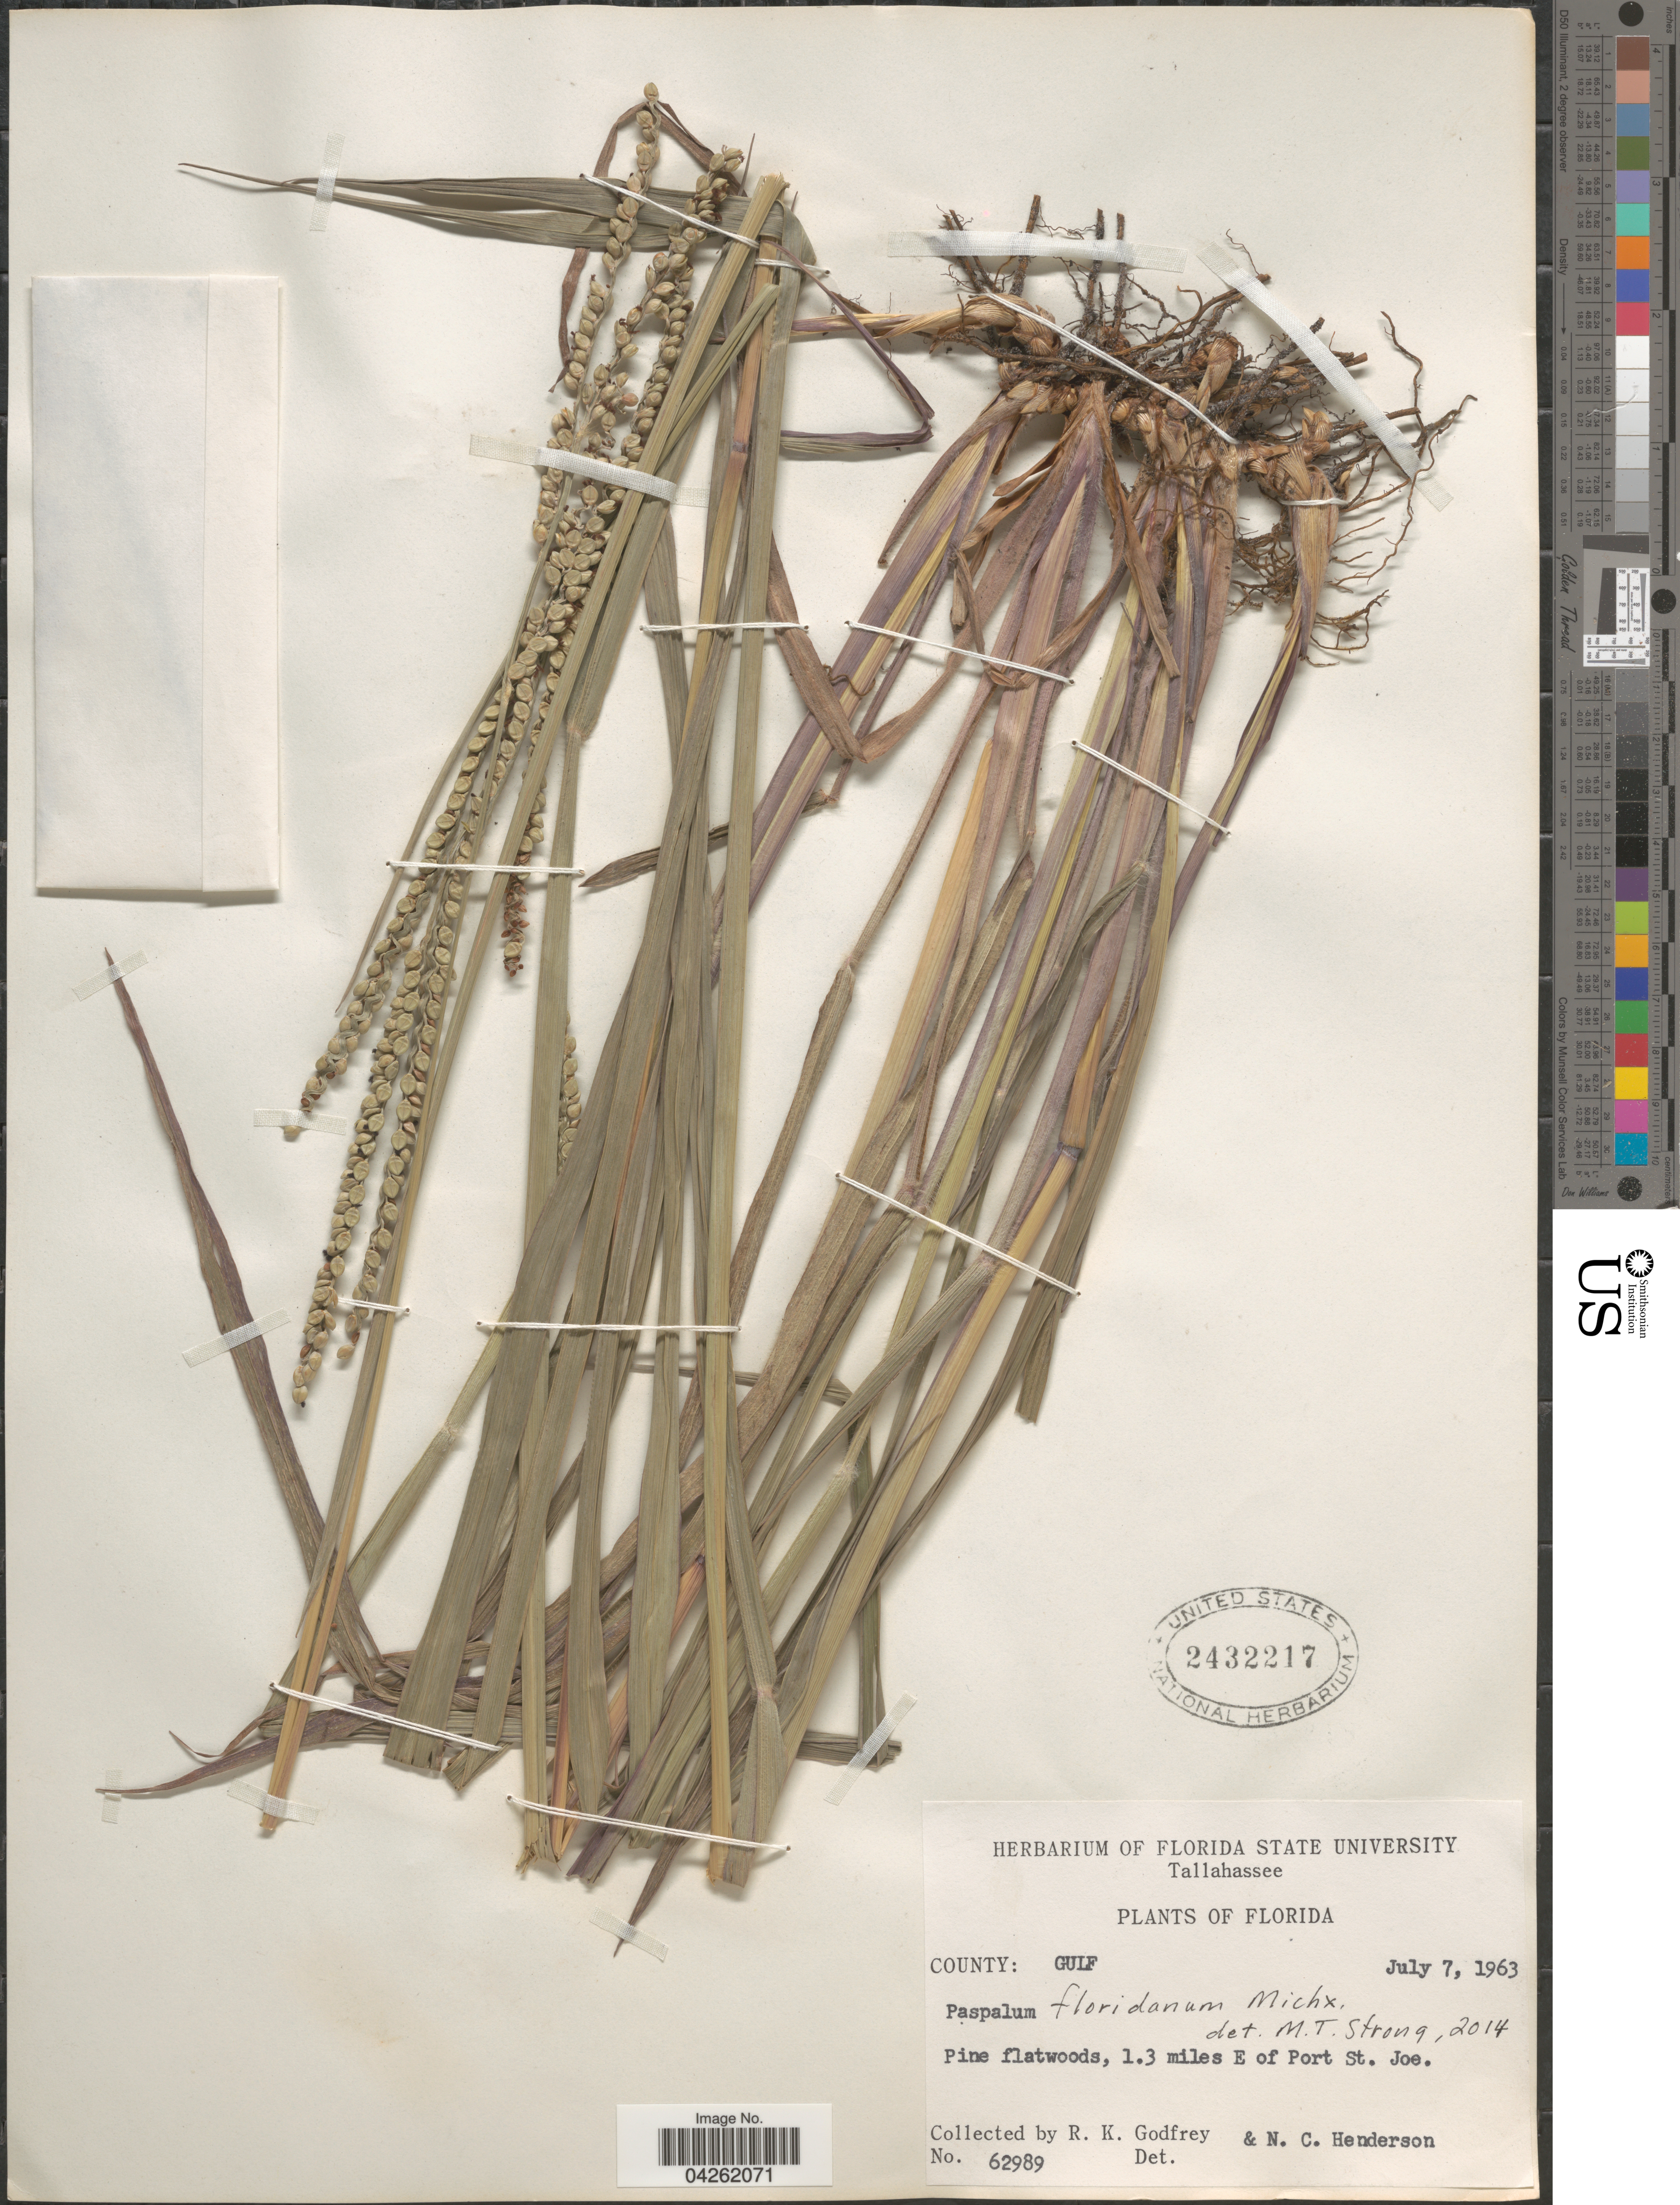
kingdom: Plantae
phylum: Tracheophyta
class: Liliopsida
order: Poales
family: Poaceae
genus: Paspalum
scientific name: Paspalum floridanum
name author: Michx.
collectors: R. K. Godfrey & N. C. Henderson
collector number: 62989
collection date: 1963-07-07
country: United States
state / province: Florida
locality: County: Gulf. Pine flatwoods, 1.3 miles E of Port St. Joe.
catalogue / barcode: US 2432217